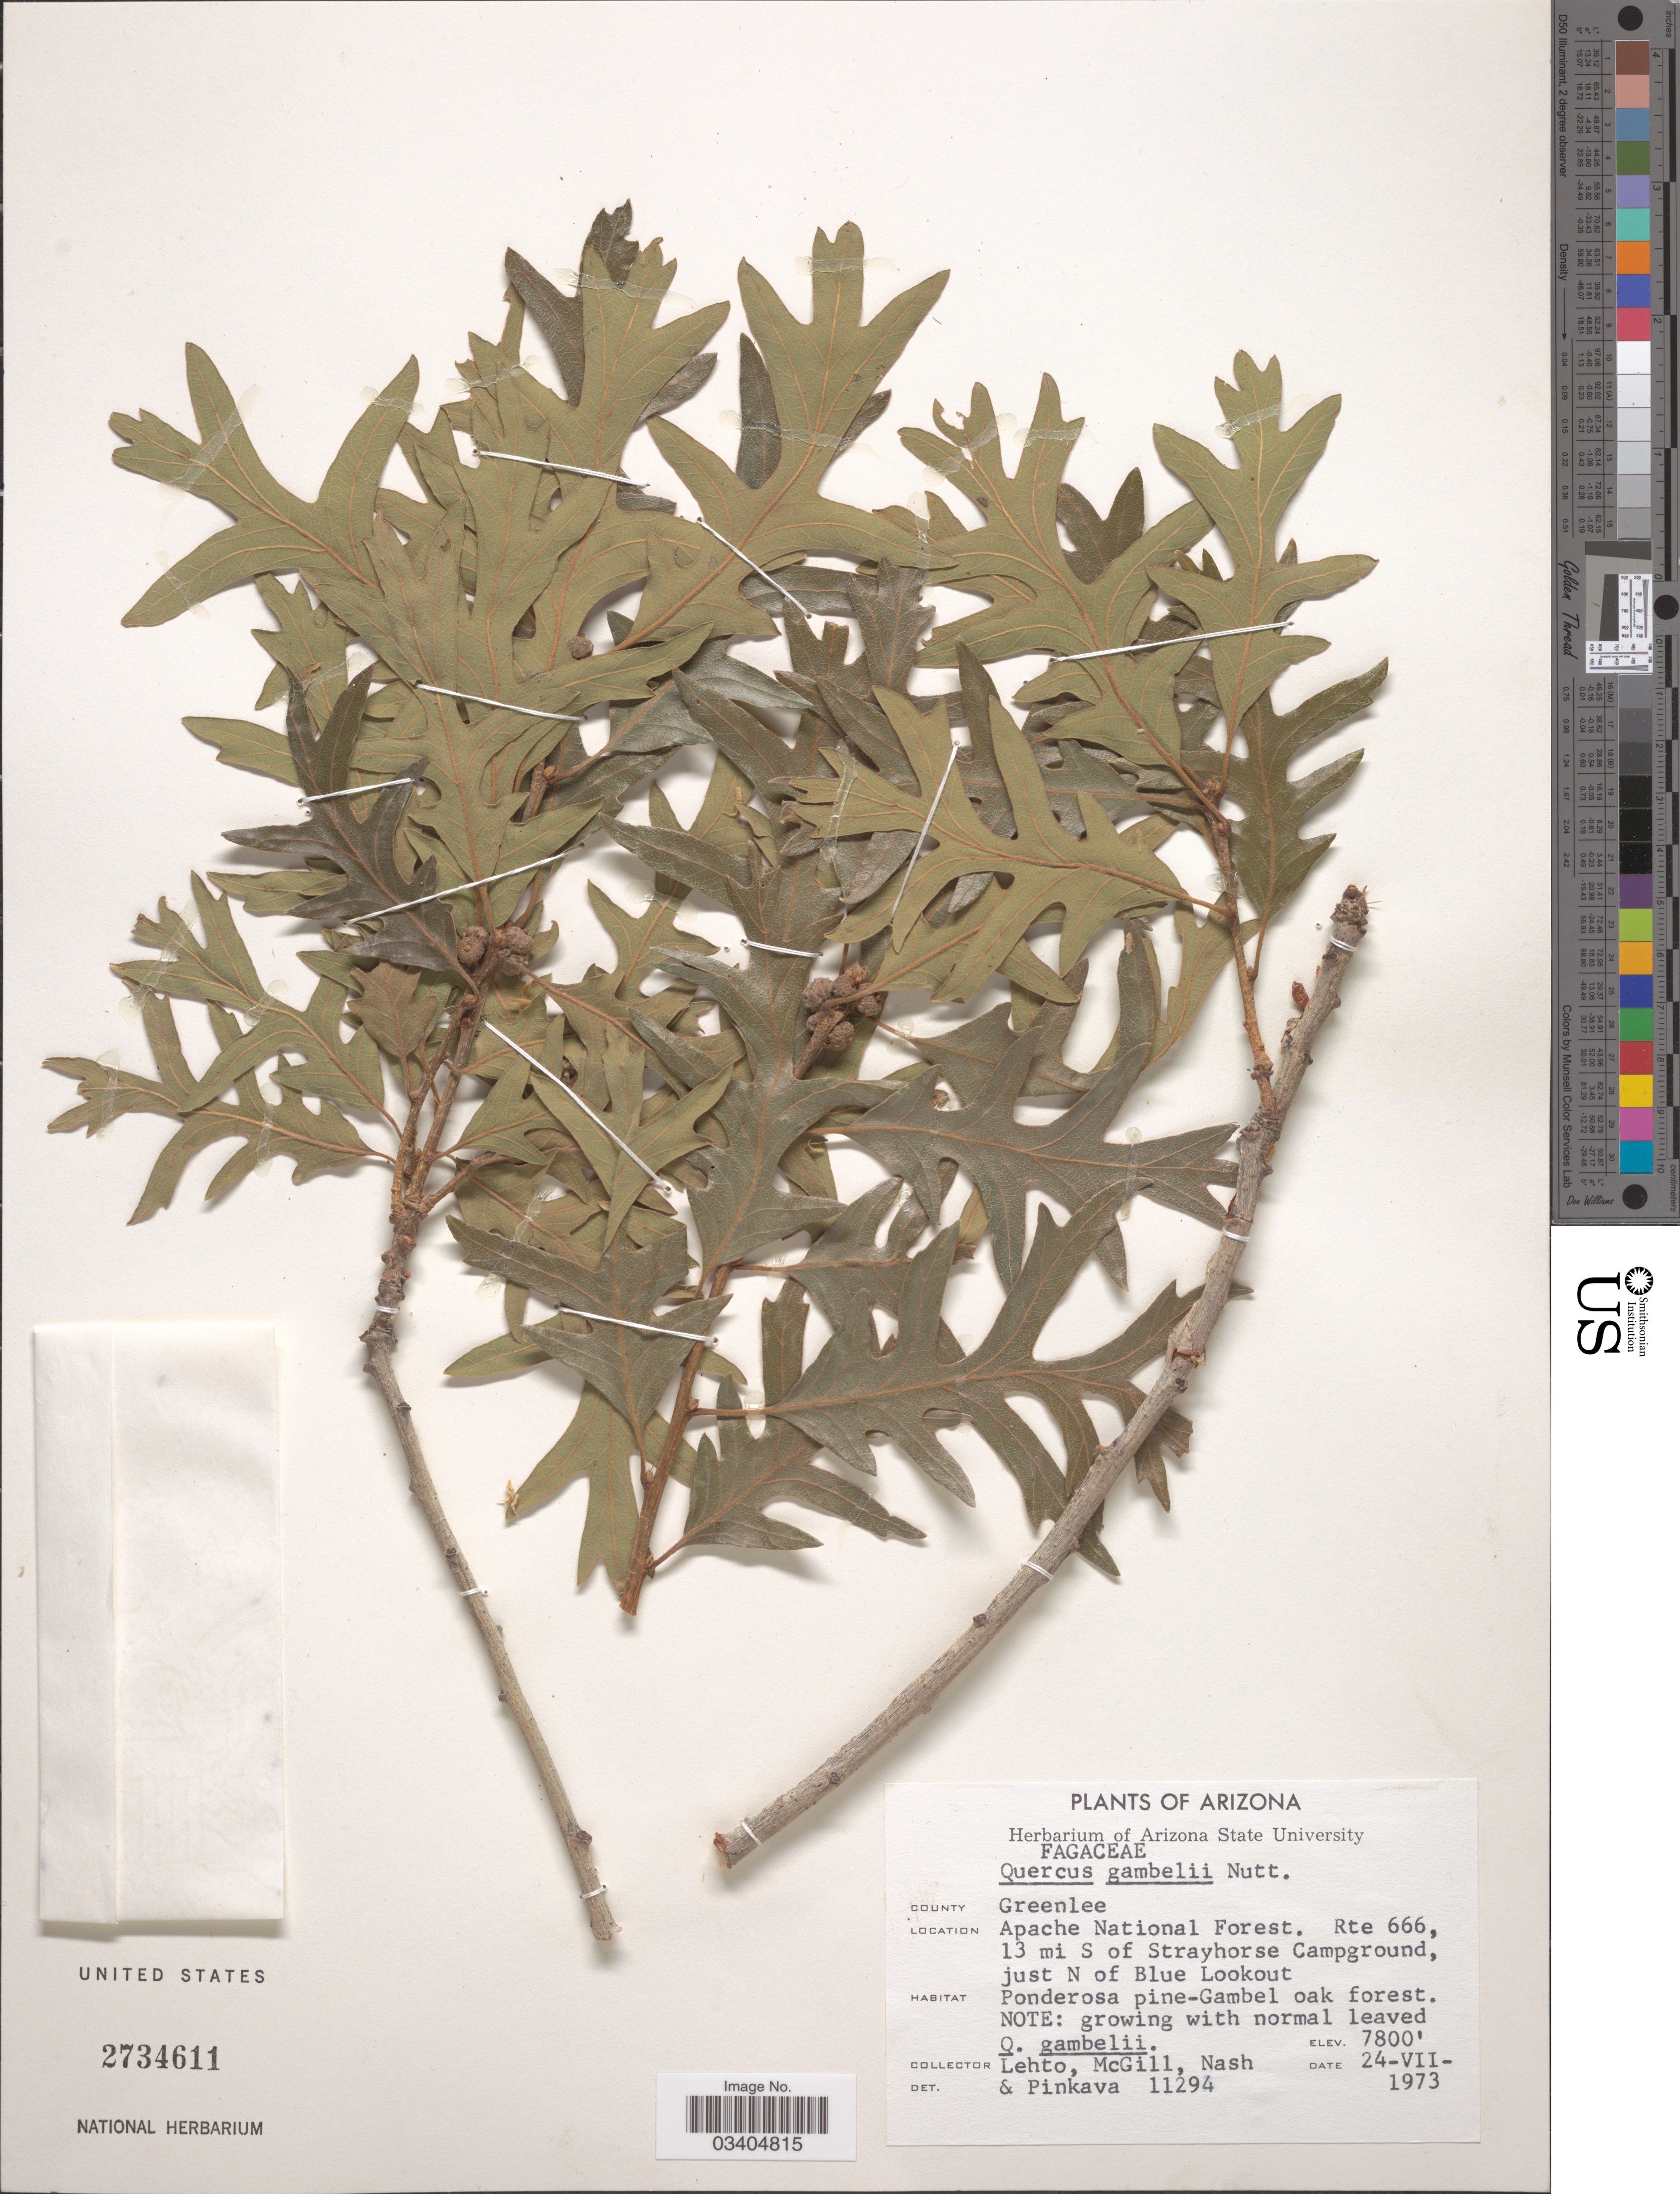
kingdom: Plantae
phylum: Tracheophyta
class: Magnoliopsida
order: Fagales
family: Fagaceae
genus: Quercus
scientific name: Quercus gambelii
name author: Nutt.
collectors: -. Lehto, -. McGill, -- Nash & -. Pinkava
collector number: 11294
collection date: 1973-07-24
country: United States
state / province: Arizona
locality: County Greenlee. Apache National Forest. Rte 666, 13 mi S of Strayhorse Campground, just N of Blue Lookout.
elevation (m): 2377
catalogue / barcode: US 2734611